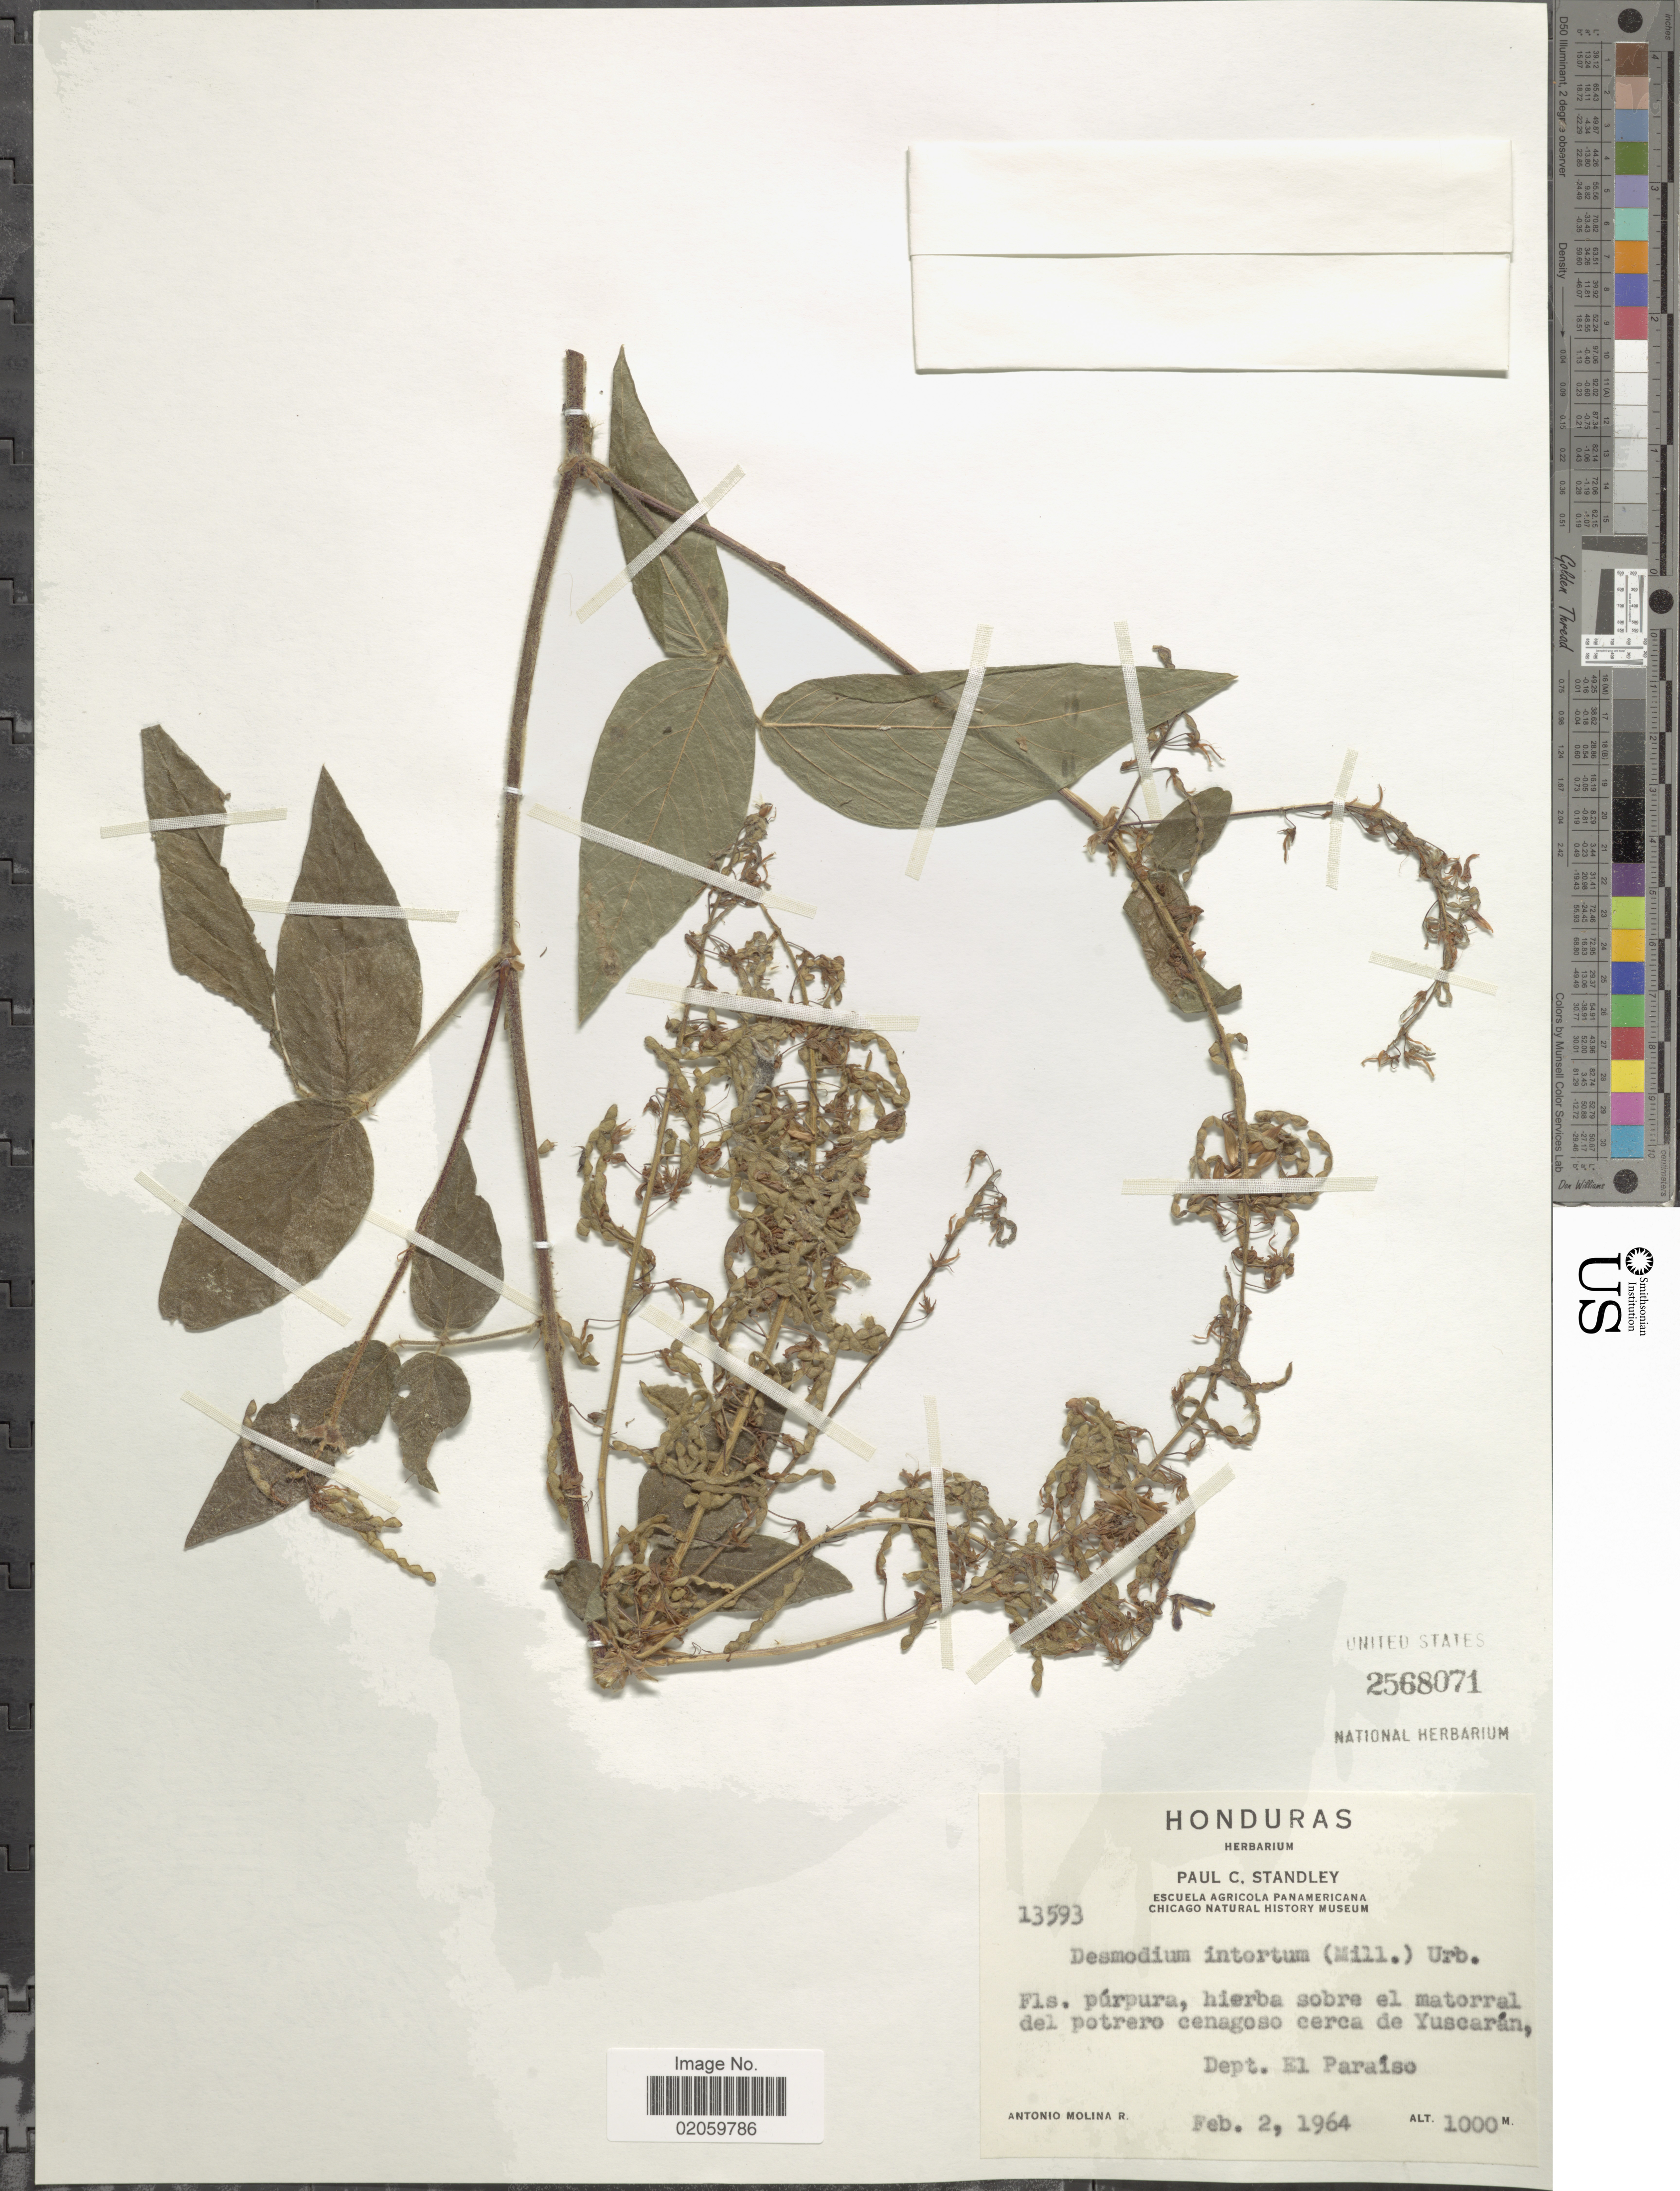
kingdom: Plantae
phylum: Tracheophyta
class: Magnoliopsida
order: Fabales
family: Fabaceae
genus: Desmodium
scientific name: Desmodium intortum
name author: (Mill.) Urb.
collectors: A. Molina R.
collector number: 13593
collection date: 1964-02-02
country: Honduras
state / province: El Paraíso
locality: Cerca de Yuscaran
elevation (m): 1000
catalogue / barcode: US 2568071